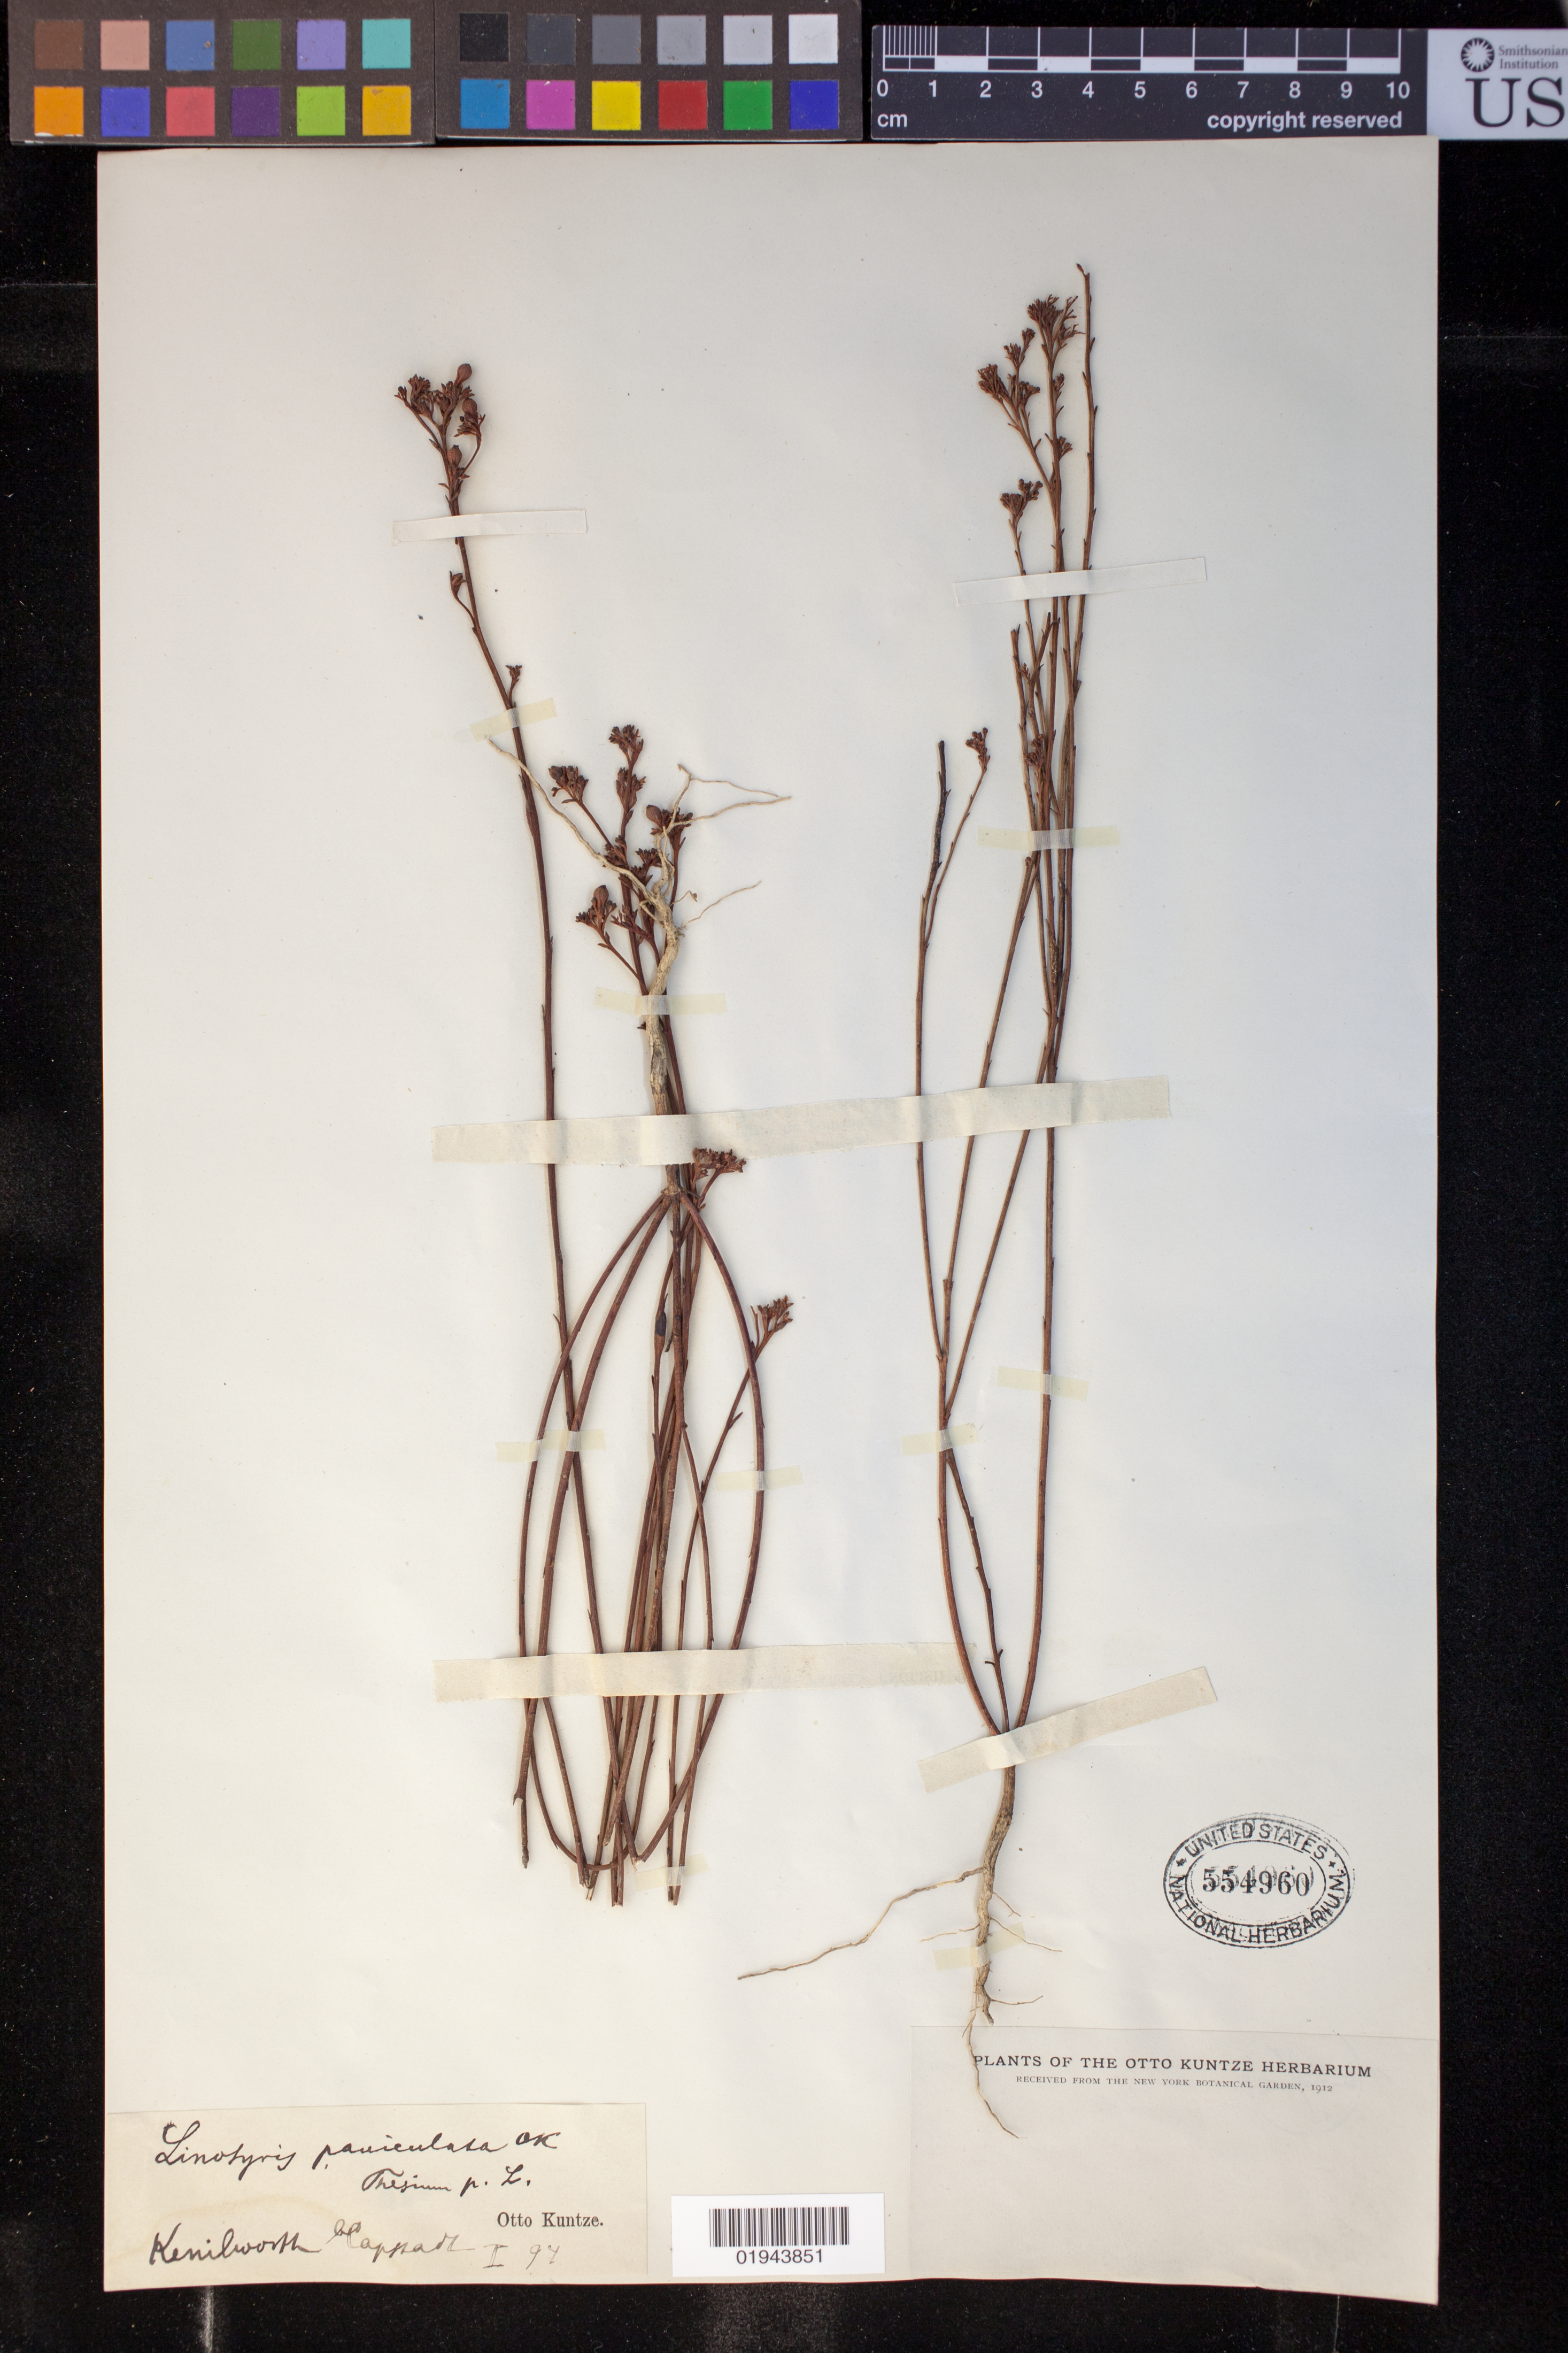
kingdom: Plantae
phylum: Tracheophyta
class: Magnoliopsida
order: Santalales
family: Thesiaceae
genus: Thesium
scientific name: Thesium paniculatum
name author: L.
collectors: C.E.O. Kuntze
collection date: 1897-01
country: South Africa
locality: Kenilworth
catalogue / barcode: US 554960